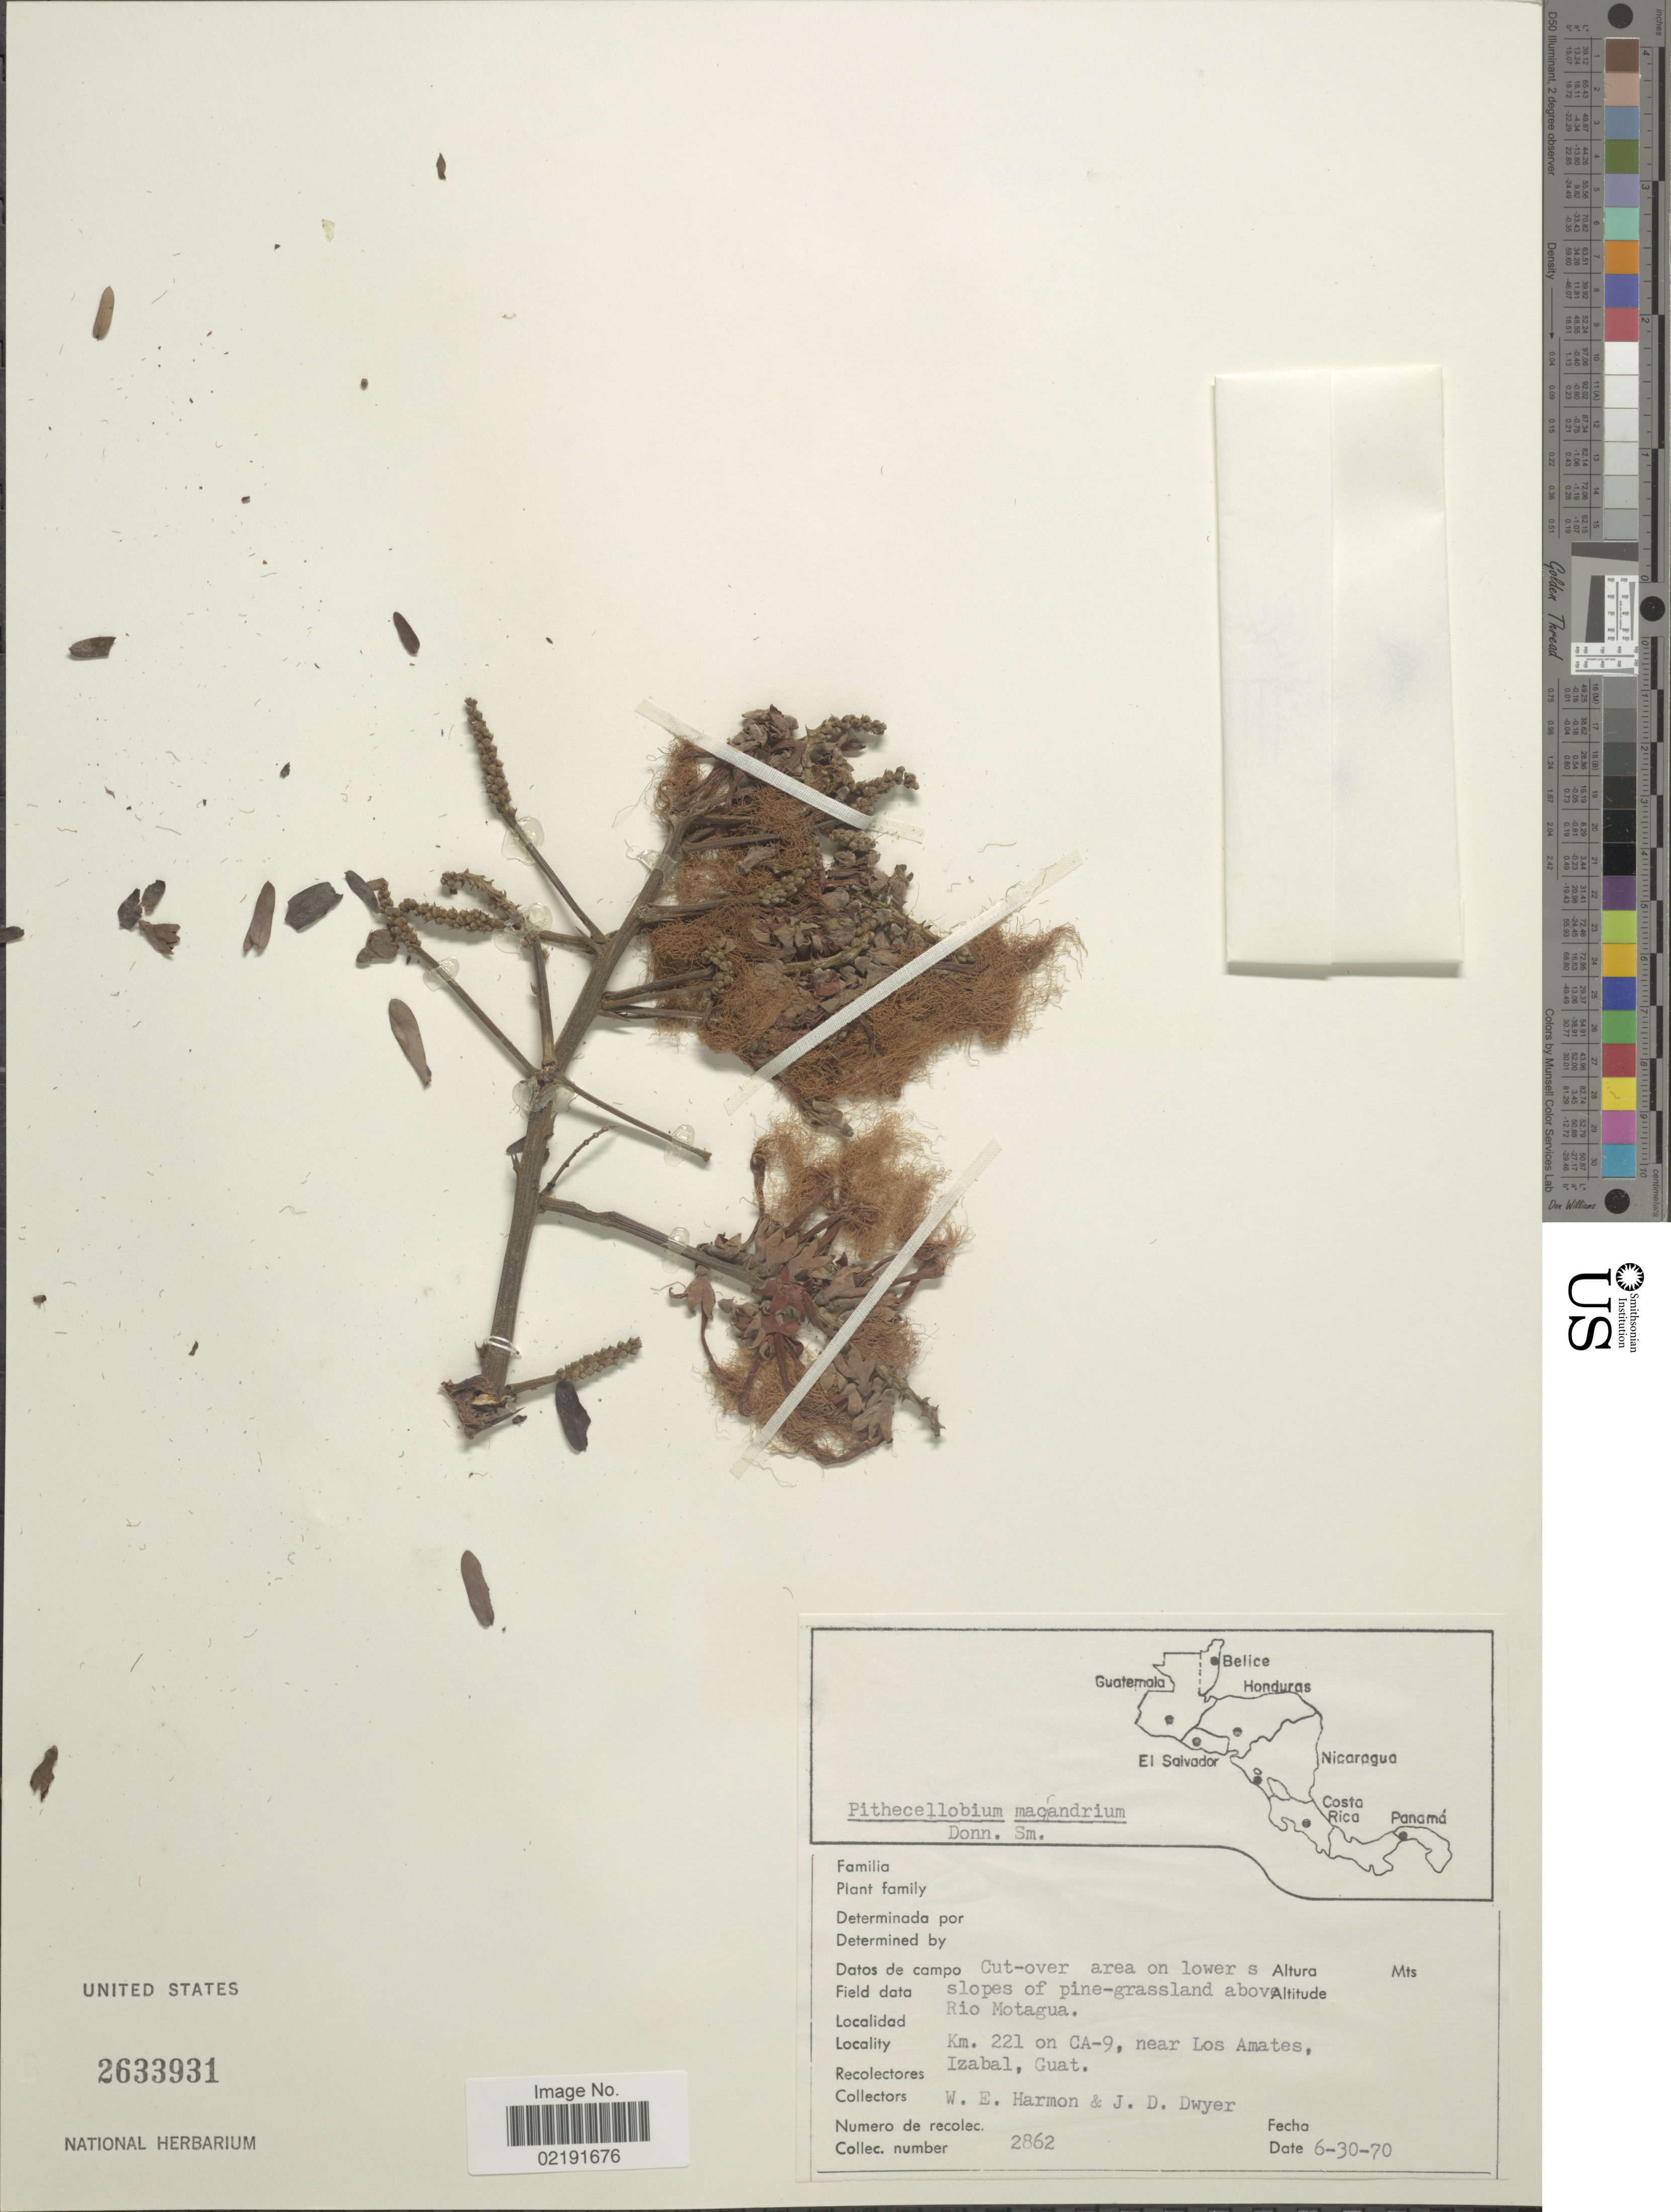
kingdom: Plantae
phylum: Tracheophyta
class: Magnoliopsida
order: Fabales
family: Fabaceae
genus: Pithecellobium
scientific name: Pithecellobium macrandrium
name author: Donn. Sm.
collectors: W. E. Harmon & J. D. Dwyer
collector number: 2862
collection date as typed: Transcribed d/m/y: 30/6/70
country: Guatemala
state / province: Izabal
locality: Cut-over area on lower s slopes of pine-grassland above Rio Motagua. Km. 221 on CCA-9, near Los Amates, Izabal, Guat.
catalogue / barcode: US 2633931